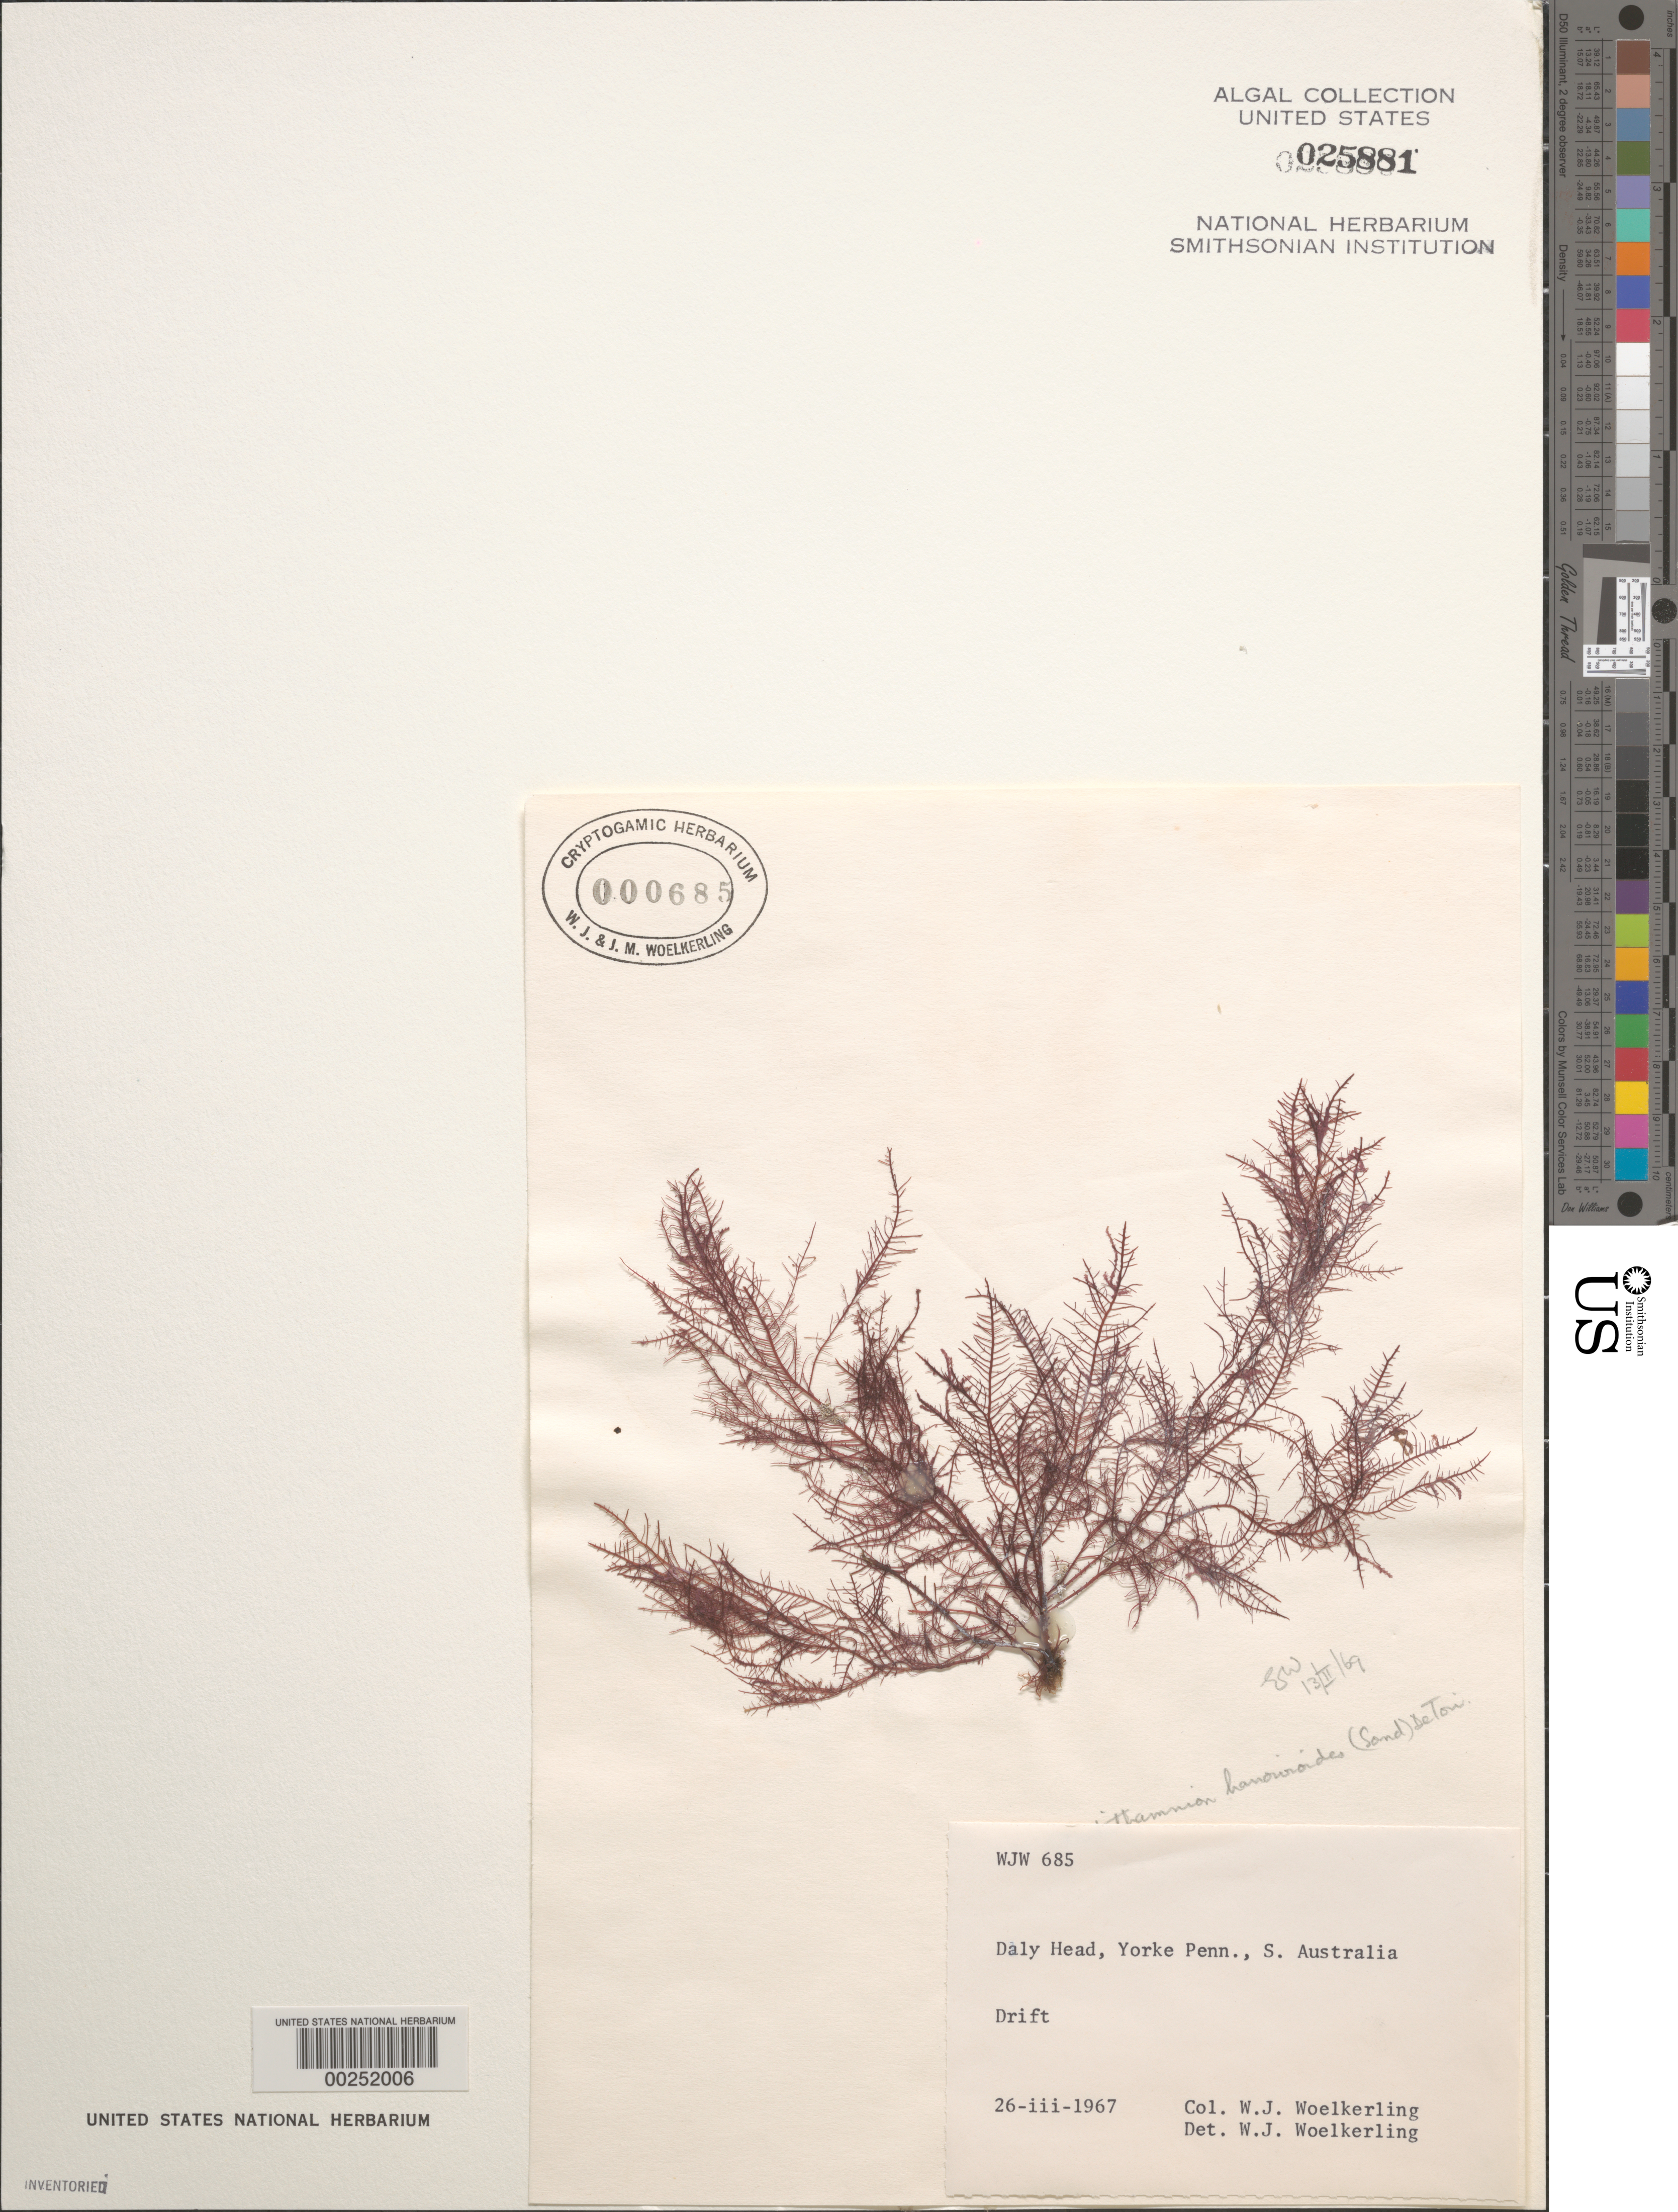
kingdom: Plantae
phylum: Rhodophyta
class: Florideophyceae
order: Ceramiales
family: Ceramiaceae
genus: Antithamnion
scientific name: Antithamnion hanowioides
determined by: Woelkerling, W. J.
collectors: W. Woelkerling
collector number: WJW 685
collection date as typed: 26 Mar 1967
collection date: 1967-03-26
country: Australia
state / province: South Australia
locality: Daly Head, Yorke Peninsula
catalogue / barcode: US 25881